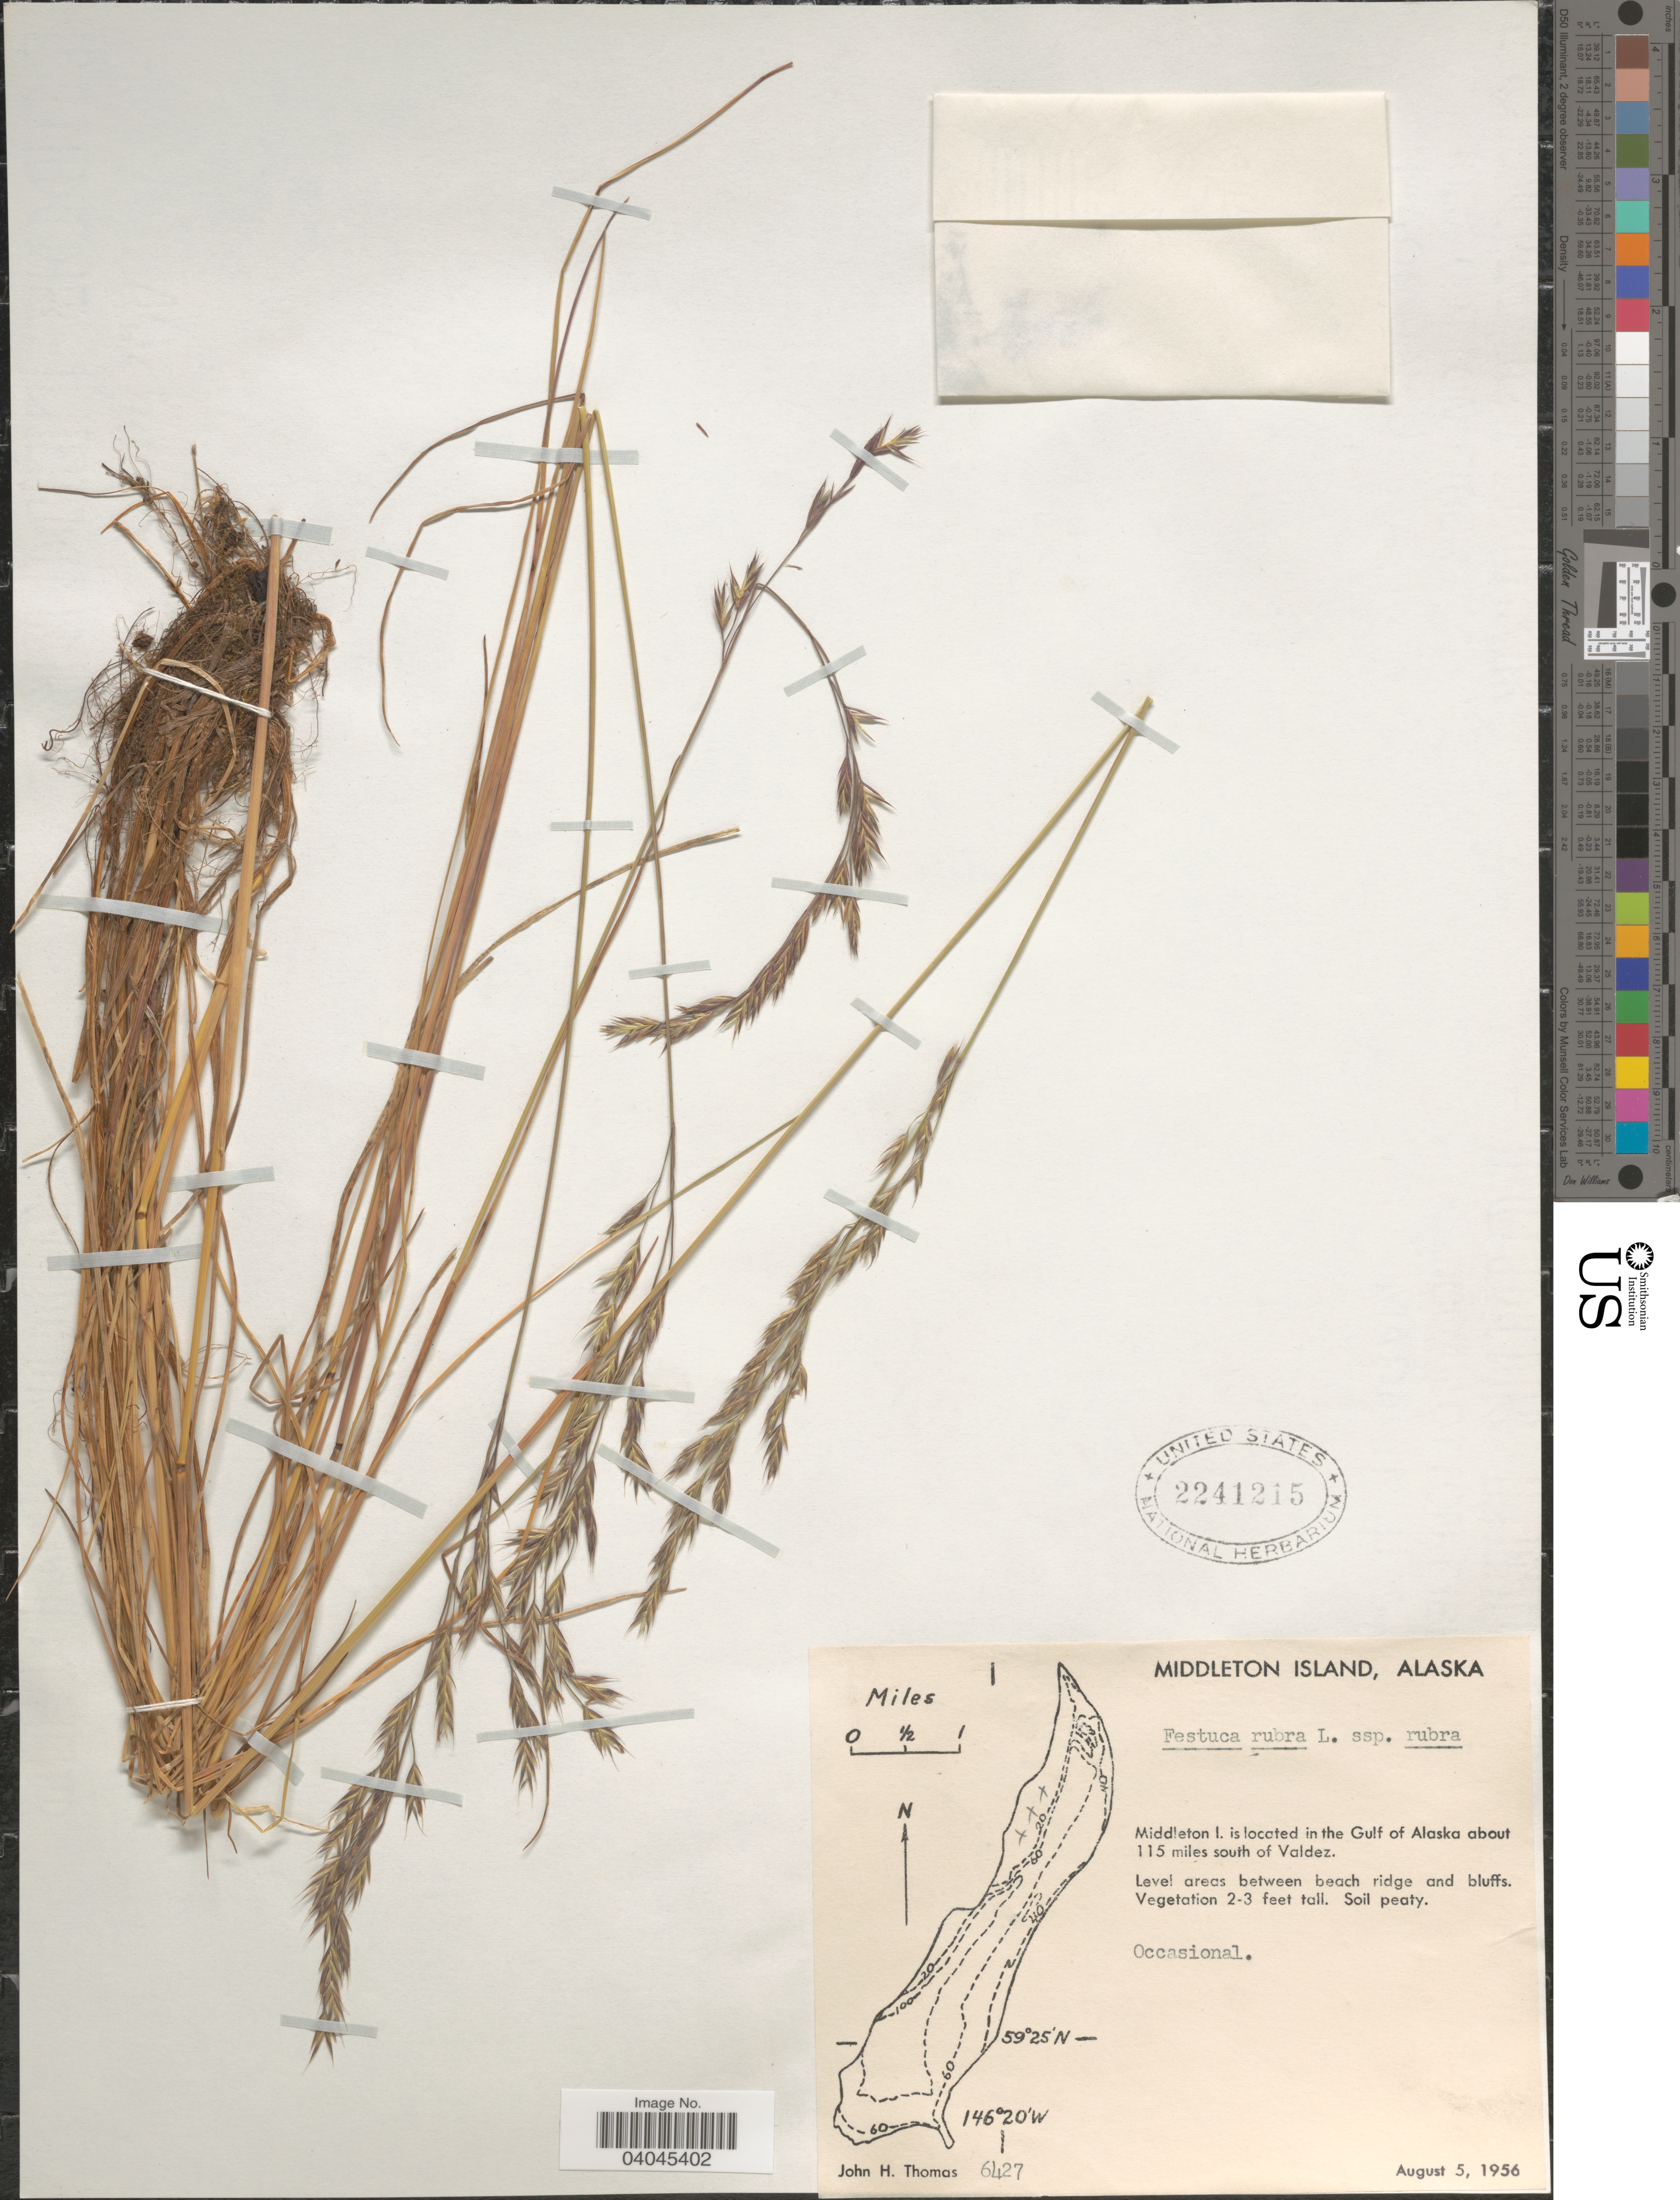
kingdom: Plantae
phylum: Tracheophyta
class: Liliopsida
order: Poales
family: Poaceae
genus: Festuca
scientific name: Festuca rubra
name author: L.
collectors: J. H. Thomas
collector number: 6427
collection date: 1956-08-05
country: United States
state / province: Alaska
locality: Middleton Island. Middleton I. is located in the Gulf of Alaska about 115 miles south of Valdez.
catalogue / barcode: US 2241215